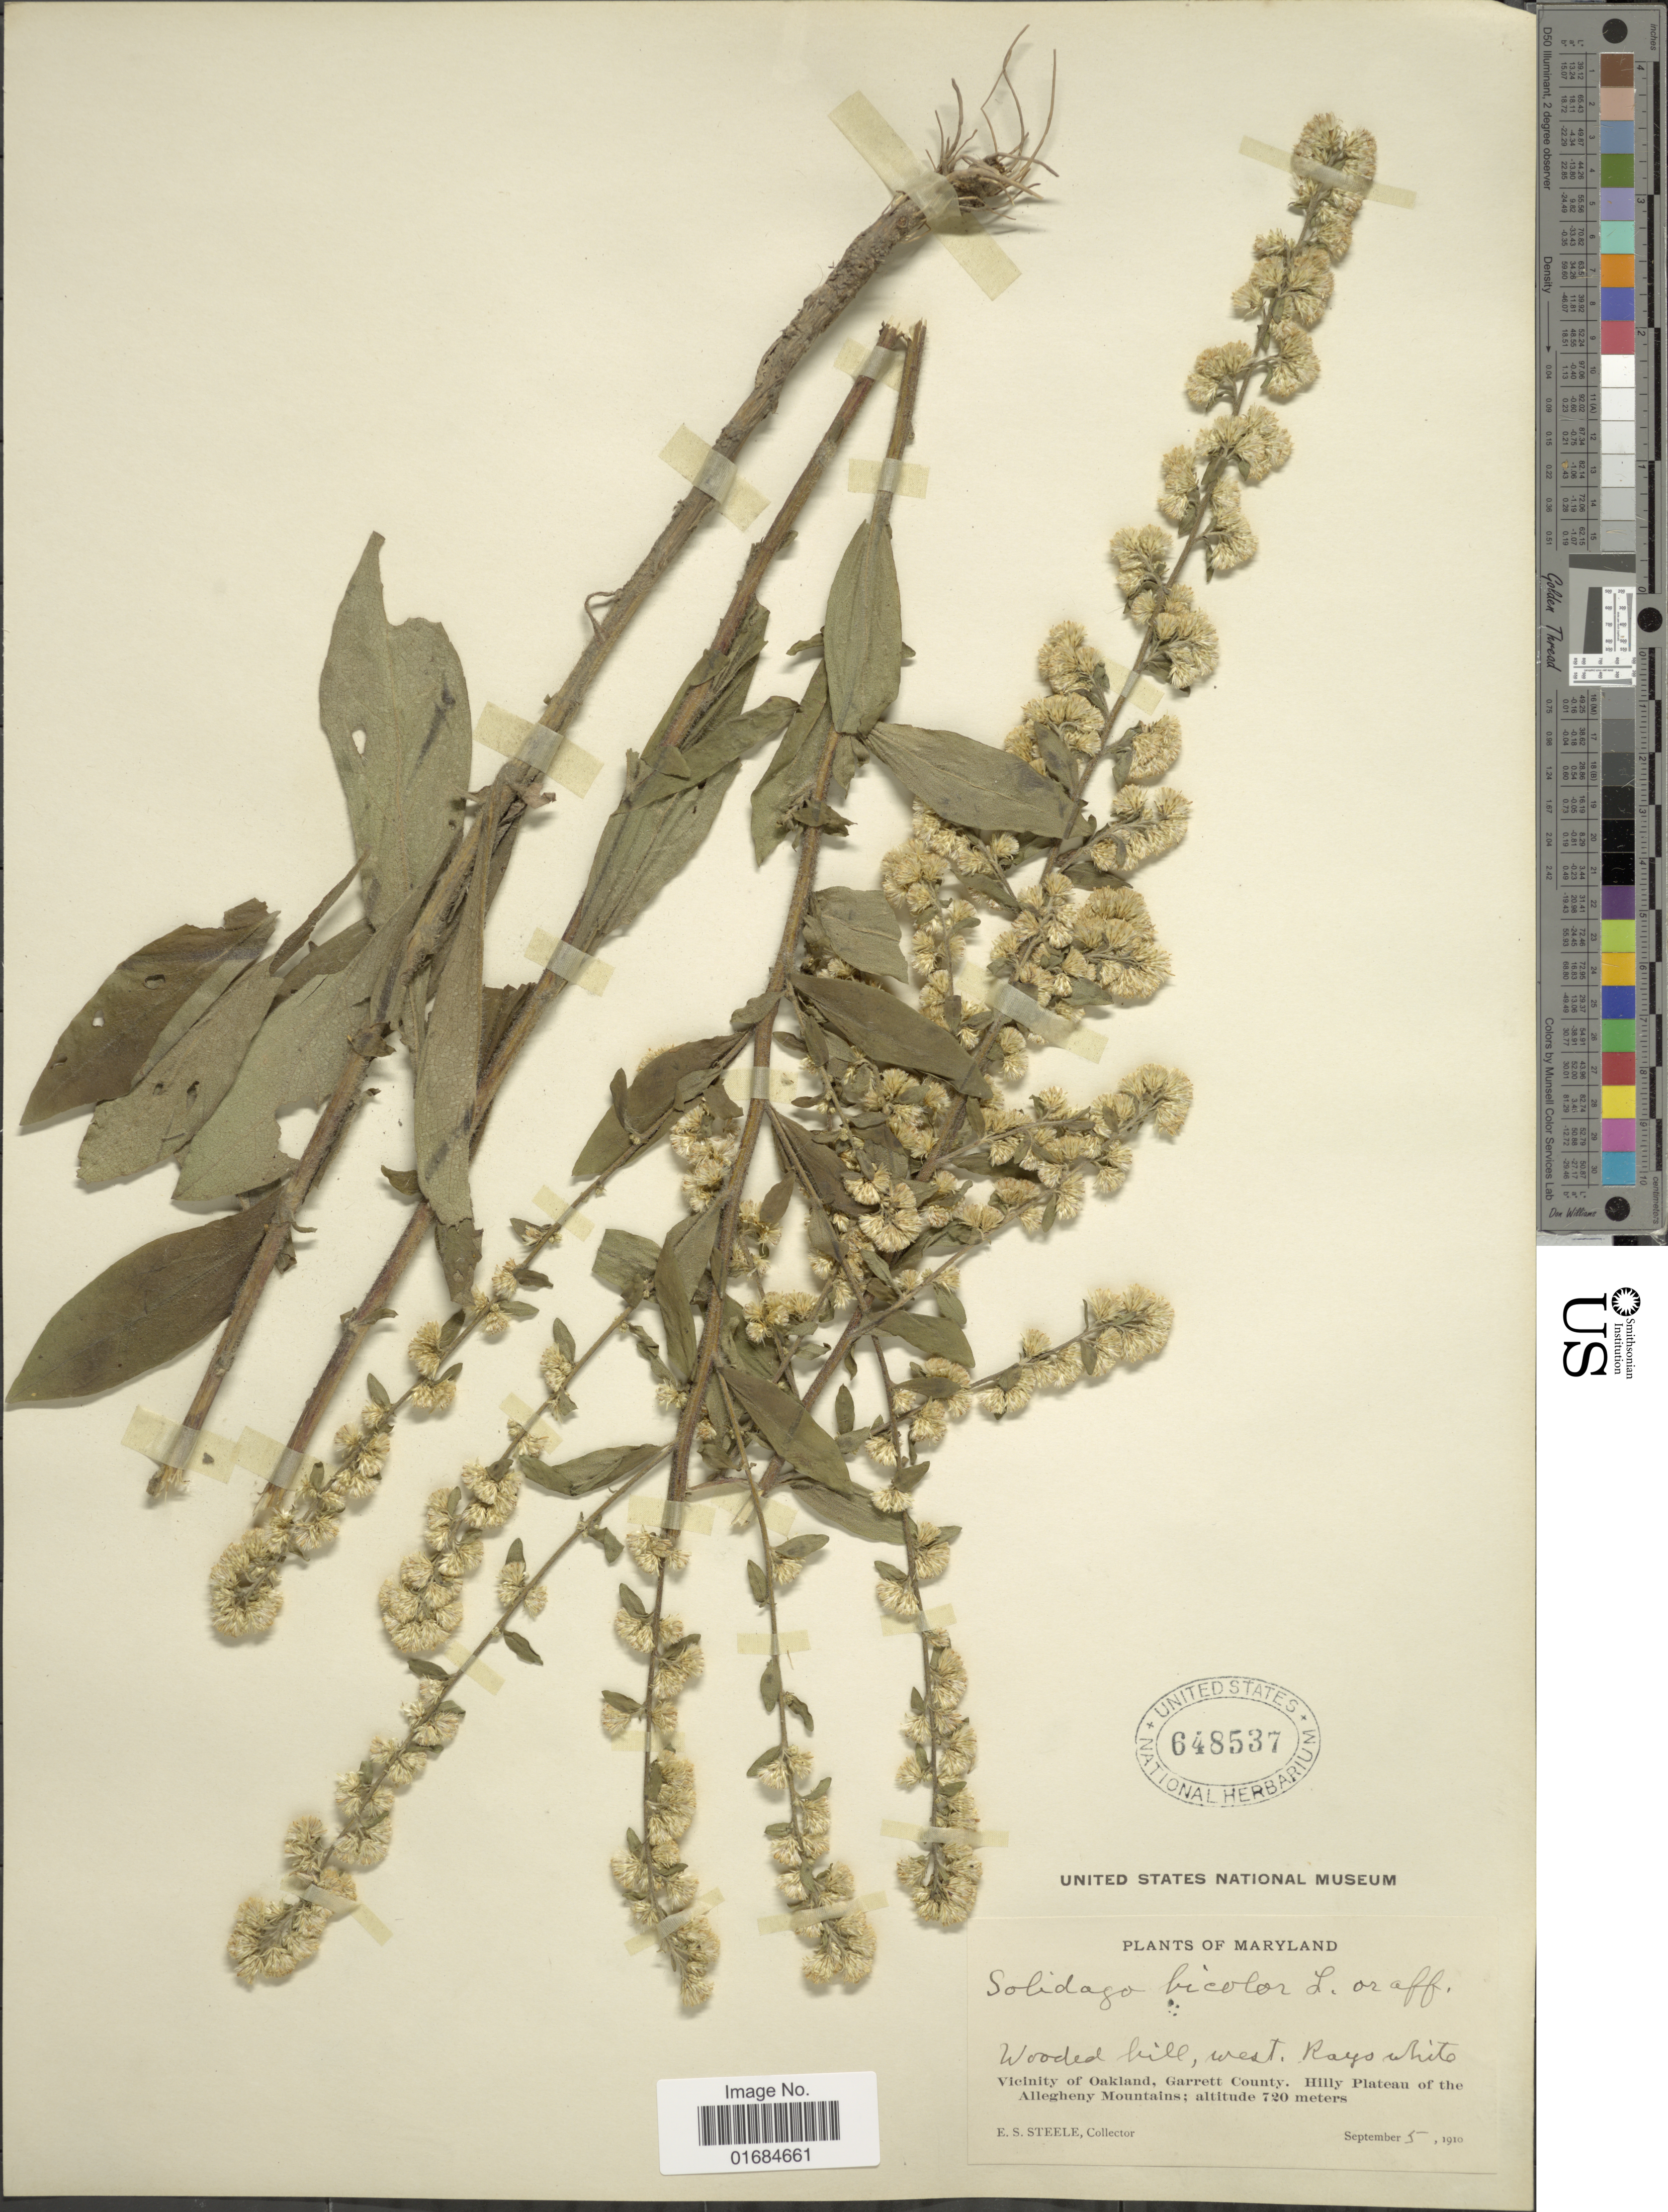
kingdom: Plantae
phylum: Tracheophyta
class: Magnoliopsida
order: Asterales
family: Asteraceae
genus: Solidago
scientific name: Solidago bicolor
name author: L.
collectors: E. Steele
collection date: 1910-09-05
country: United States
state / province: Maryland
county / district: Garrett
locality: Wooded hill, west. Vicinity of Oakland, Garrett County. Hilly Plateau of the Allegheny Mountains.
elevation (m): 720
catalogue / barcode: US 648537